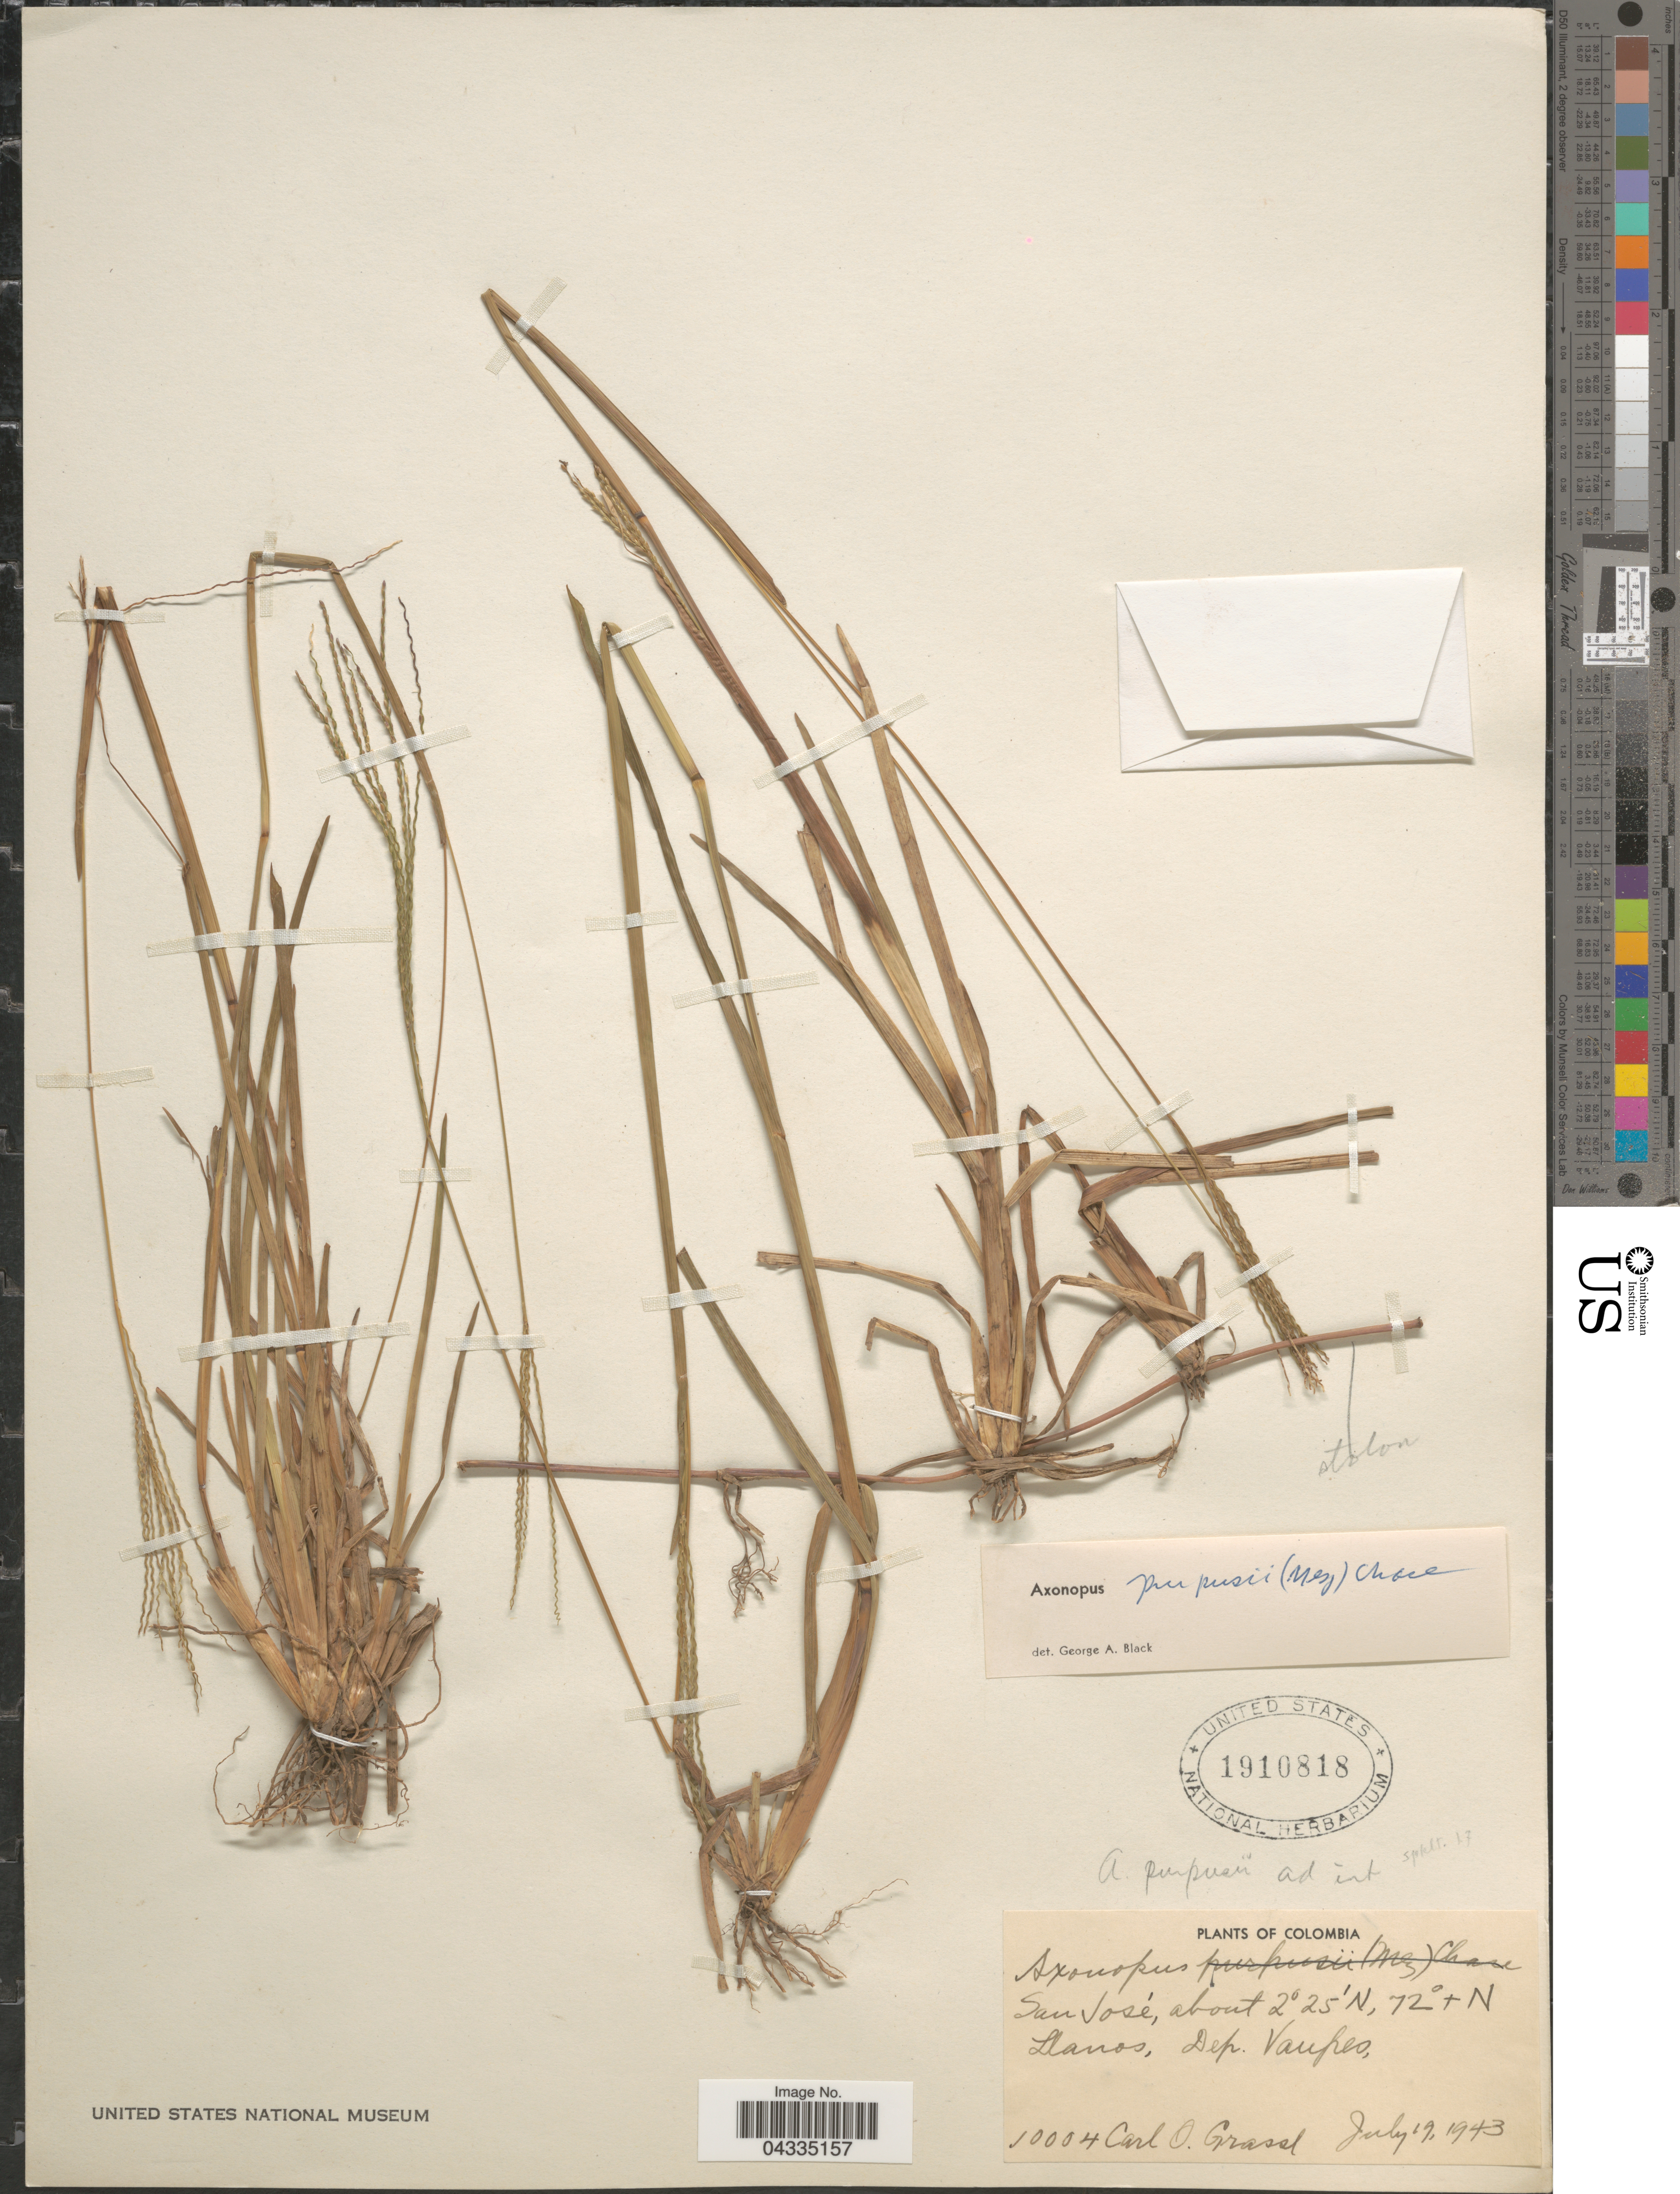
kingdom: Plantae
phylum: Tracheophyta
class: Liliopsida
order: Poales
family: Poaceae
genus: Axonopus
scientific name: Axonopus purpusii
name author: (Mez) Chase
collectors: C. Grassl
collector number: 10004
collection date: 1943-07-19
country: Colombia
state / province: Vaupés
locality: San José. Llanos, Dep. Vaupes.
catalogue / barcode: US 1910818